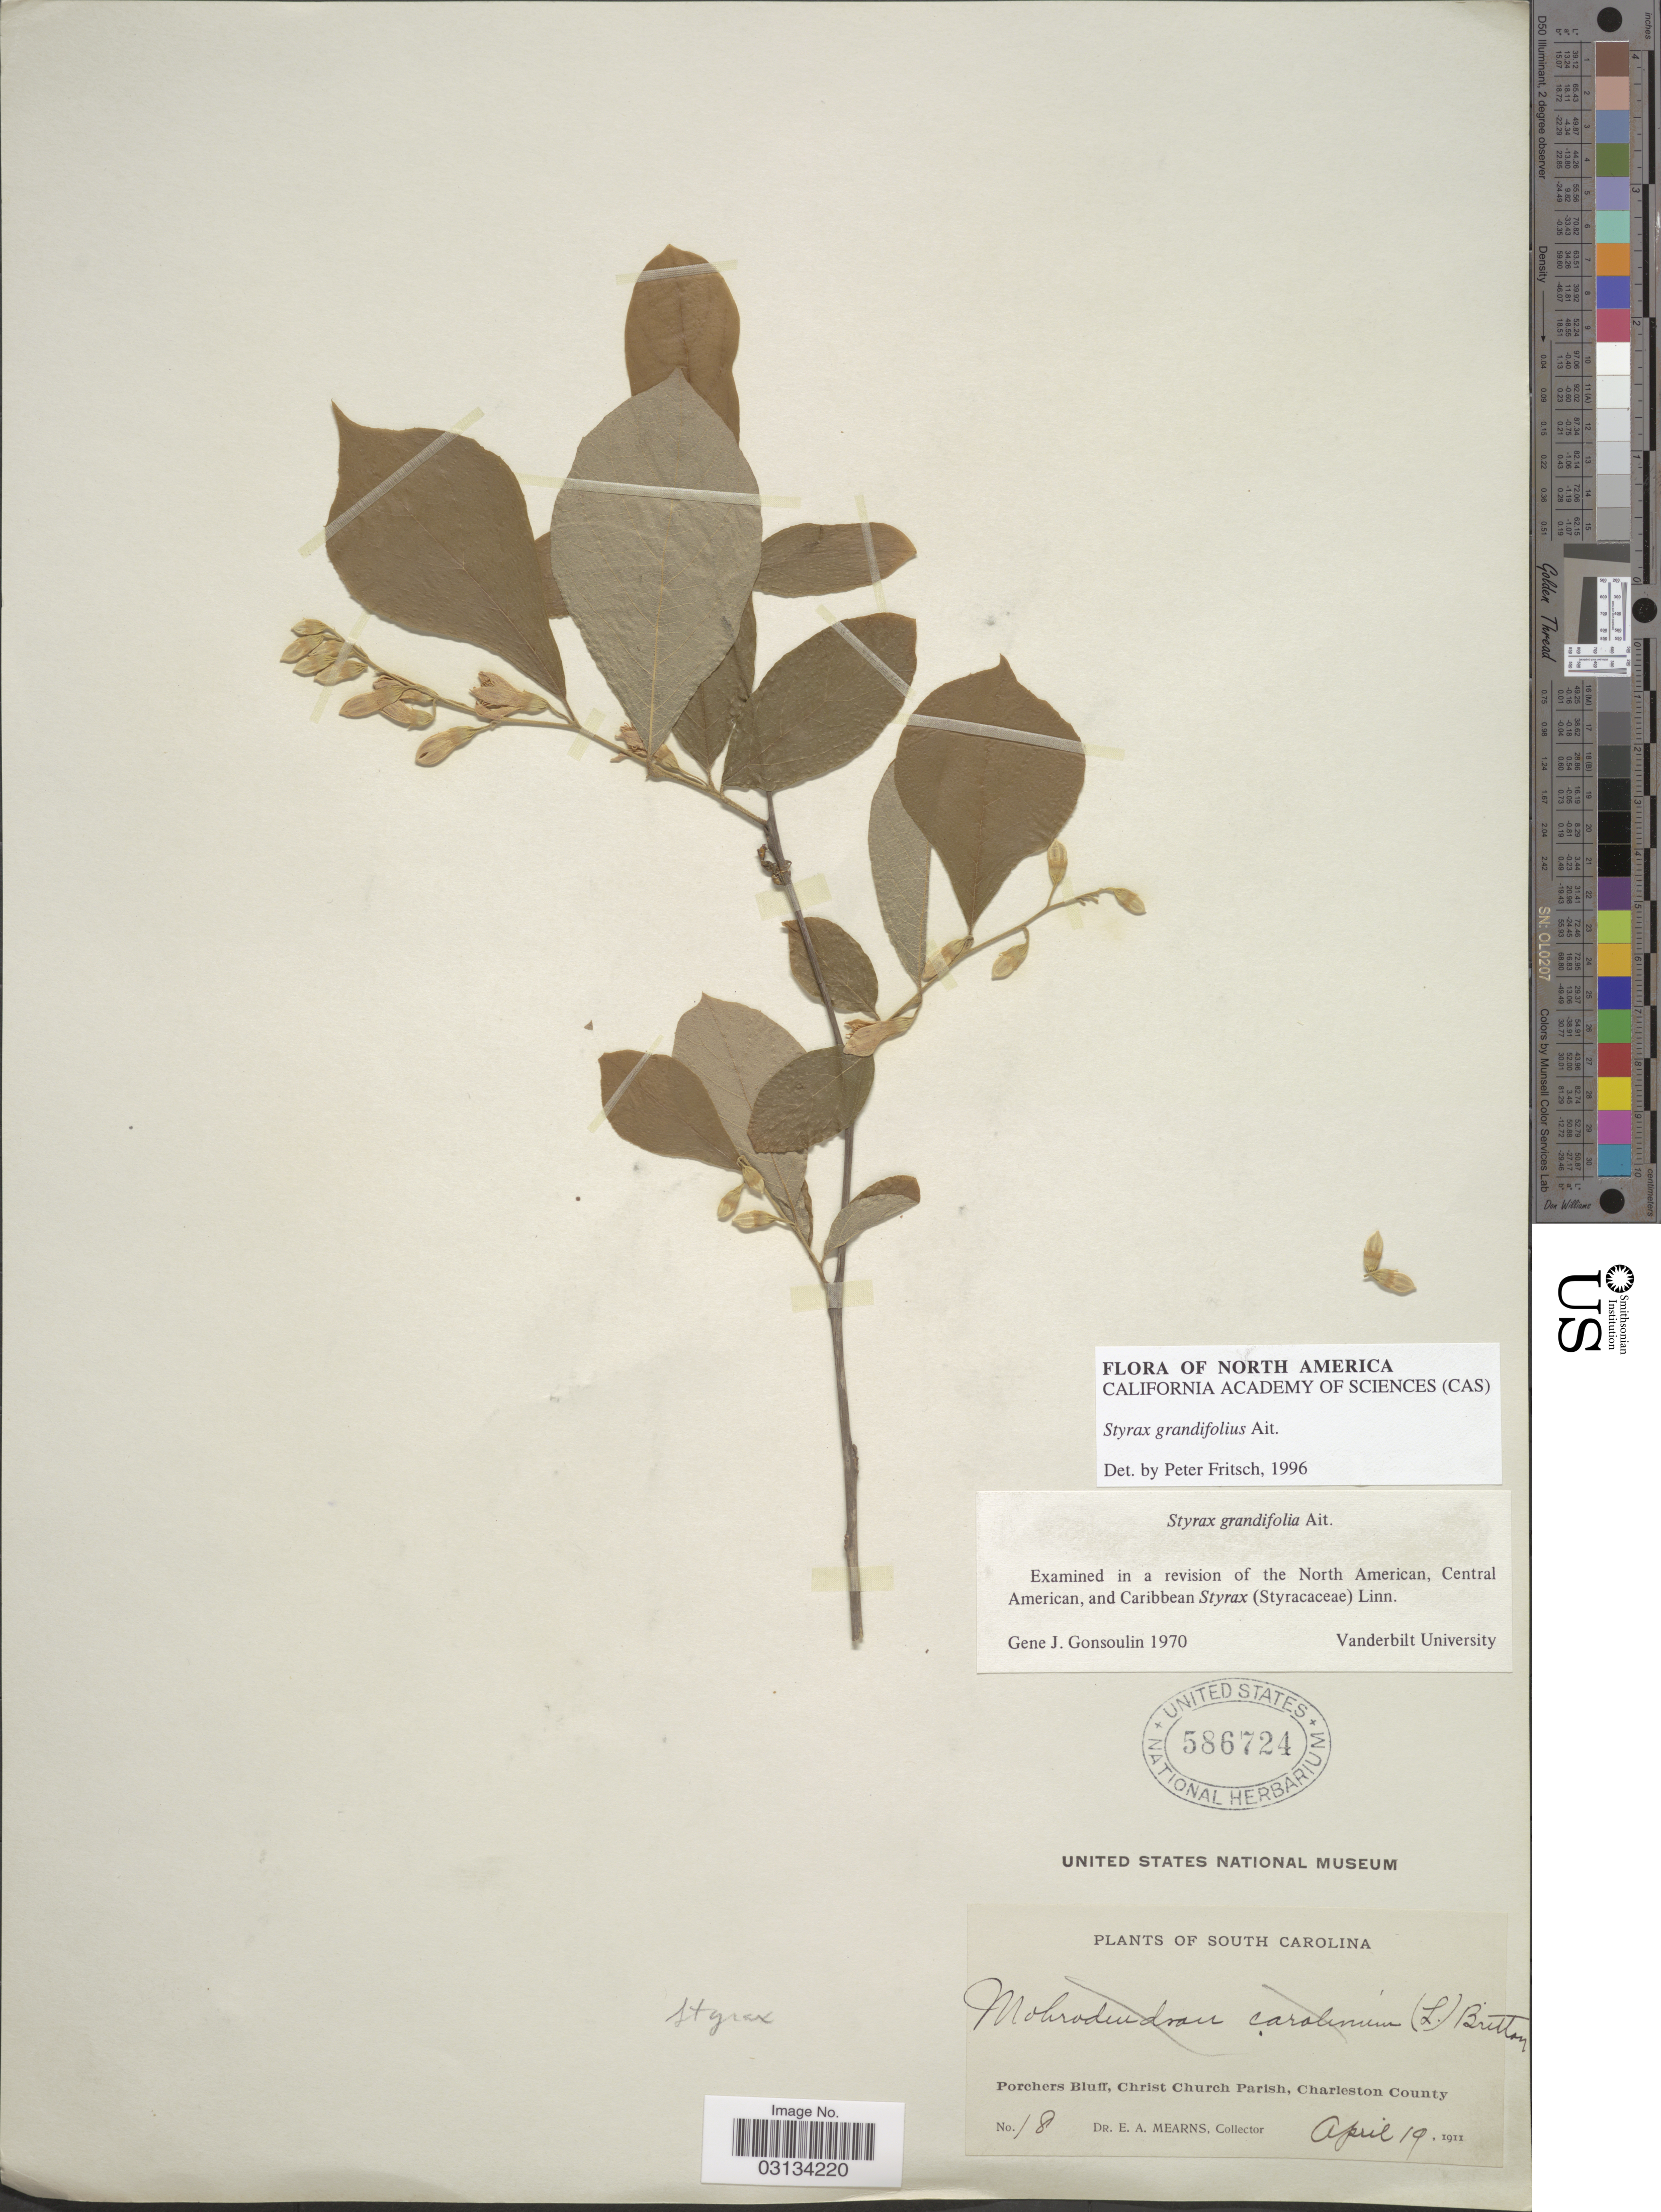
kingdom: Plantae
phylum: Tracheophyta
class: Magnoliopsida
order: Ericales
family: Styracaceae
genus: Styrax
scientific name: Styrax grandifolius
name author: Aiton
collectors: E. A. Mearns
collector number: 18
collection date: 1911-04-19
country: United States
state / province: South Carolina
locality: Porchers Bluff, Christ Church Parish, Charleston County.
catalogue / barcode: US 586724